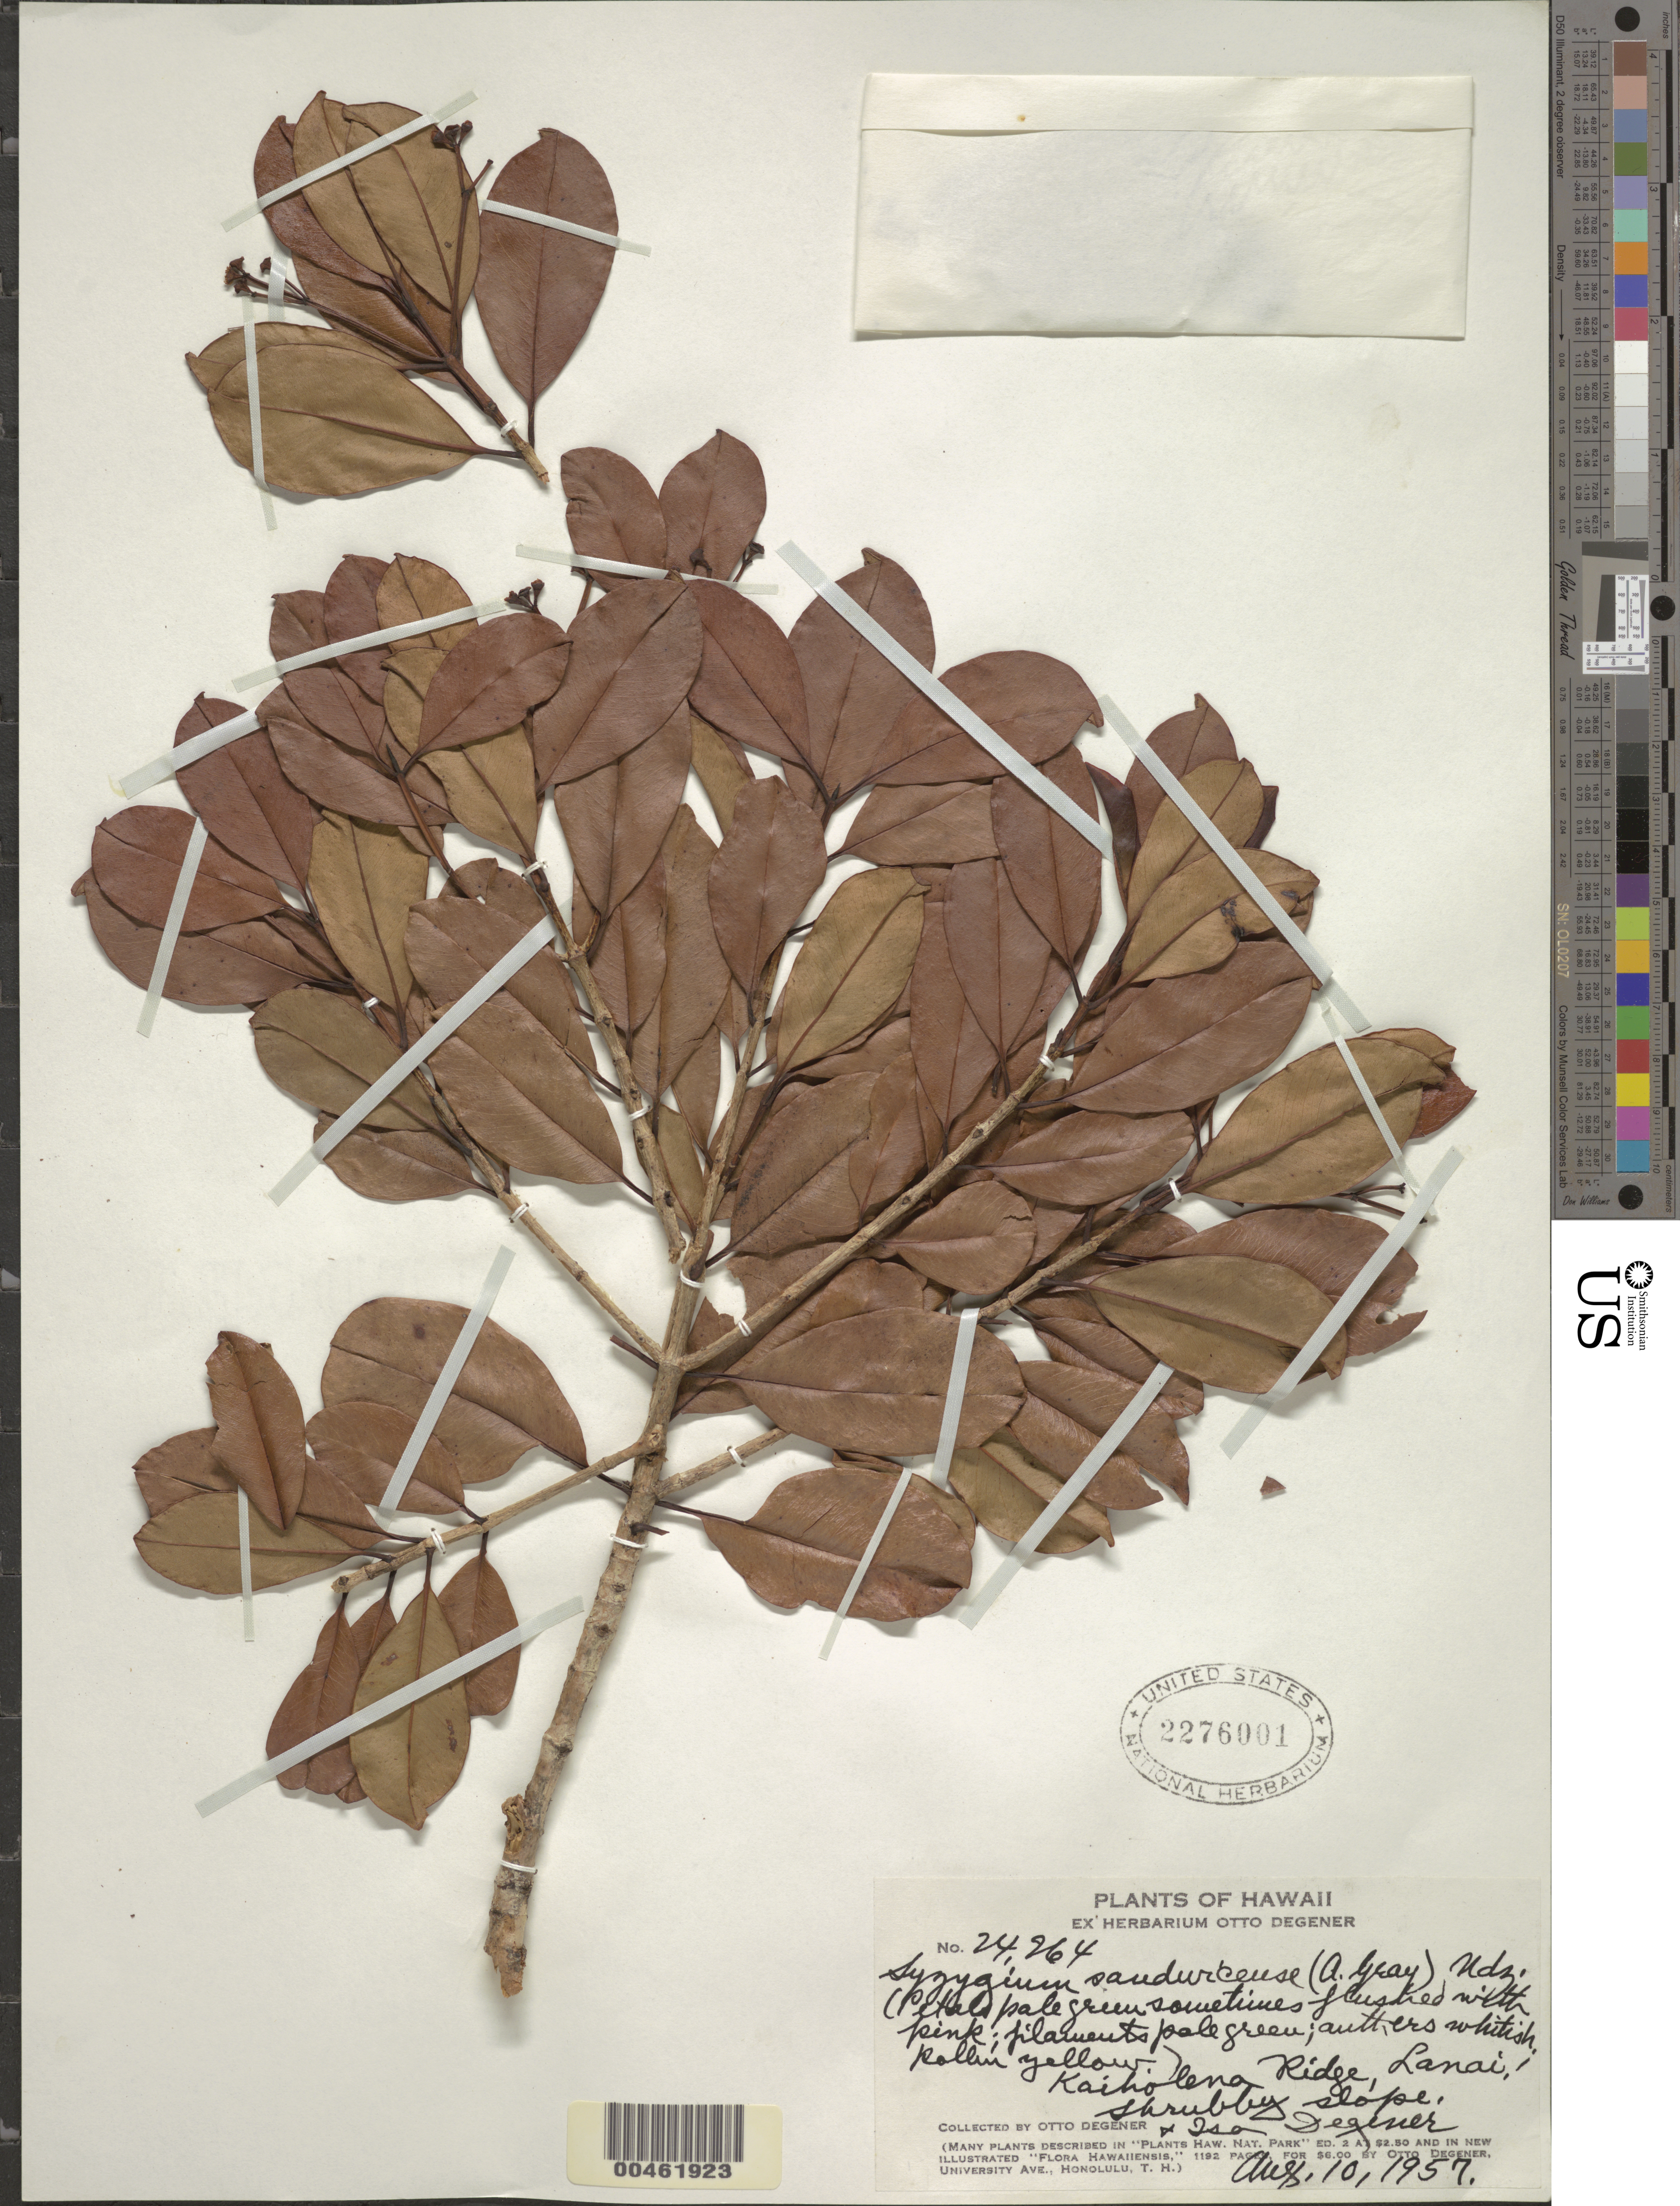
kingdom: Plantae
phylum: Tracheophyta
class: Magnoliopsida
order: Myrtales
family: Myrtaceae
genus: Syzygium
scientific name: Syzygium sandwicense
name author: (A. Gray) Müll. Stuttg.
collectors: O. Degener & I. Degener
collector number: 24264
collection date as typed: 10 Aug 1957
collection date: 1957-08-10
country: United States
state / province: Hawaii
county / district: Maui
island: Lana'i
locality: Kaiholena Ridge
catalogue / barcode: US 2276001